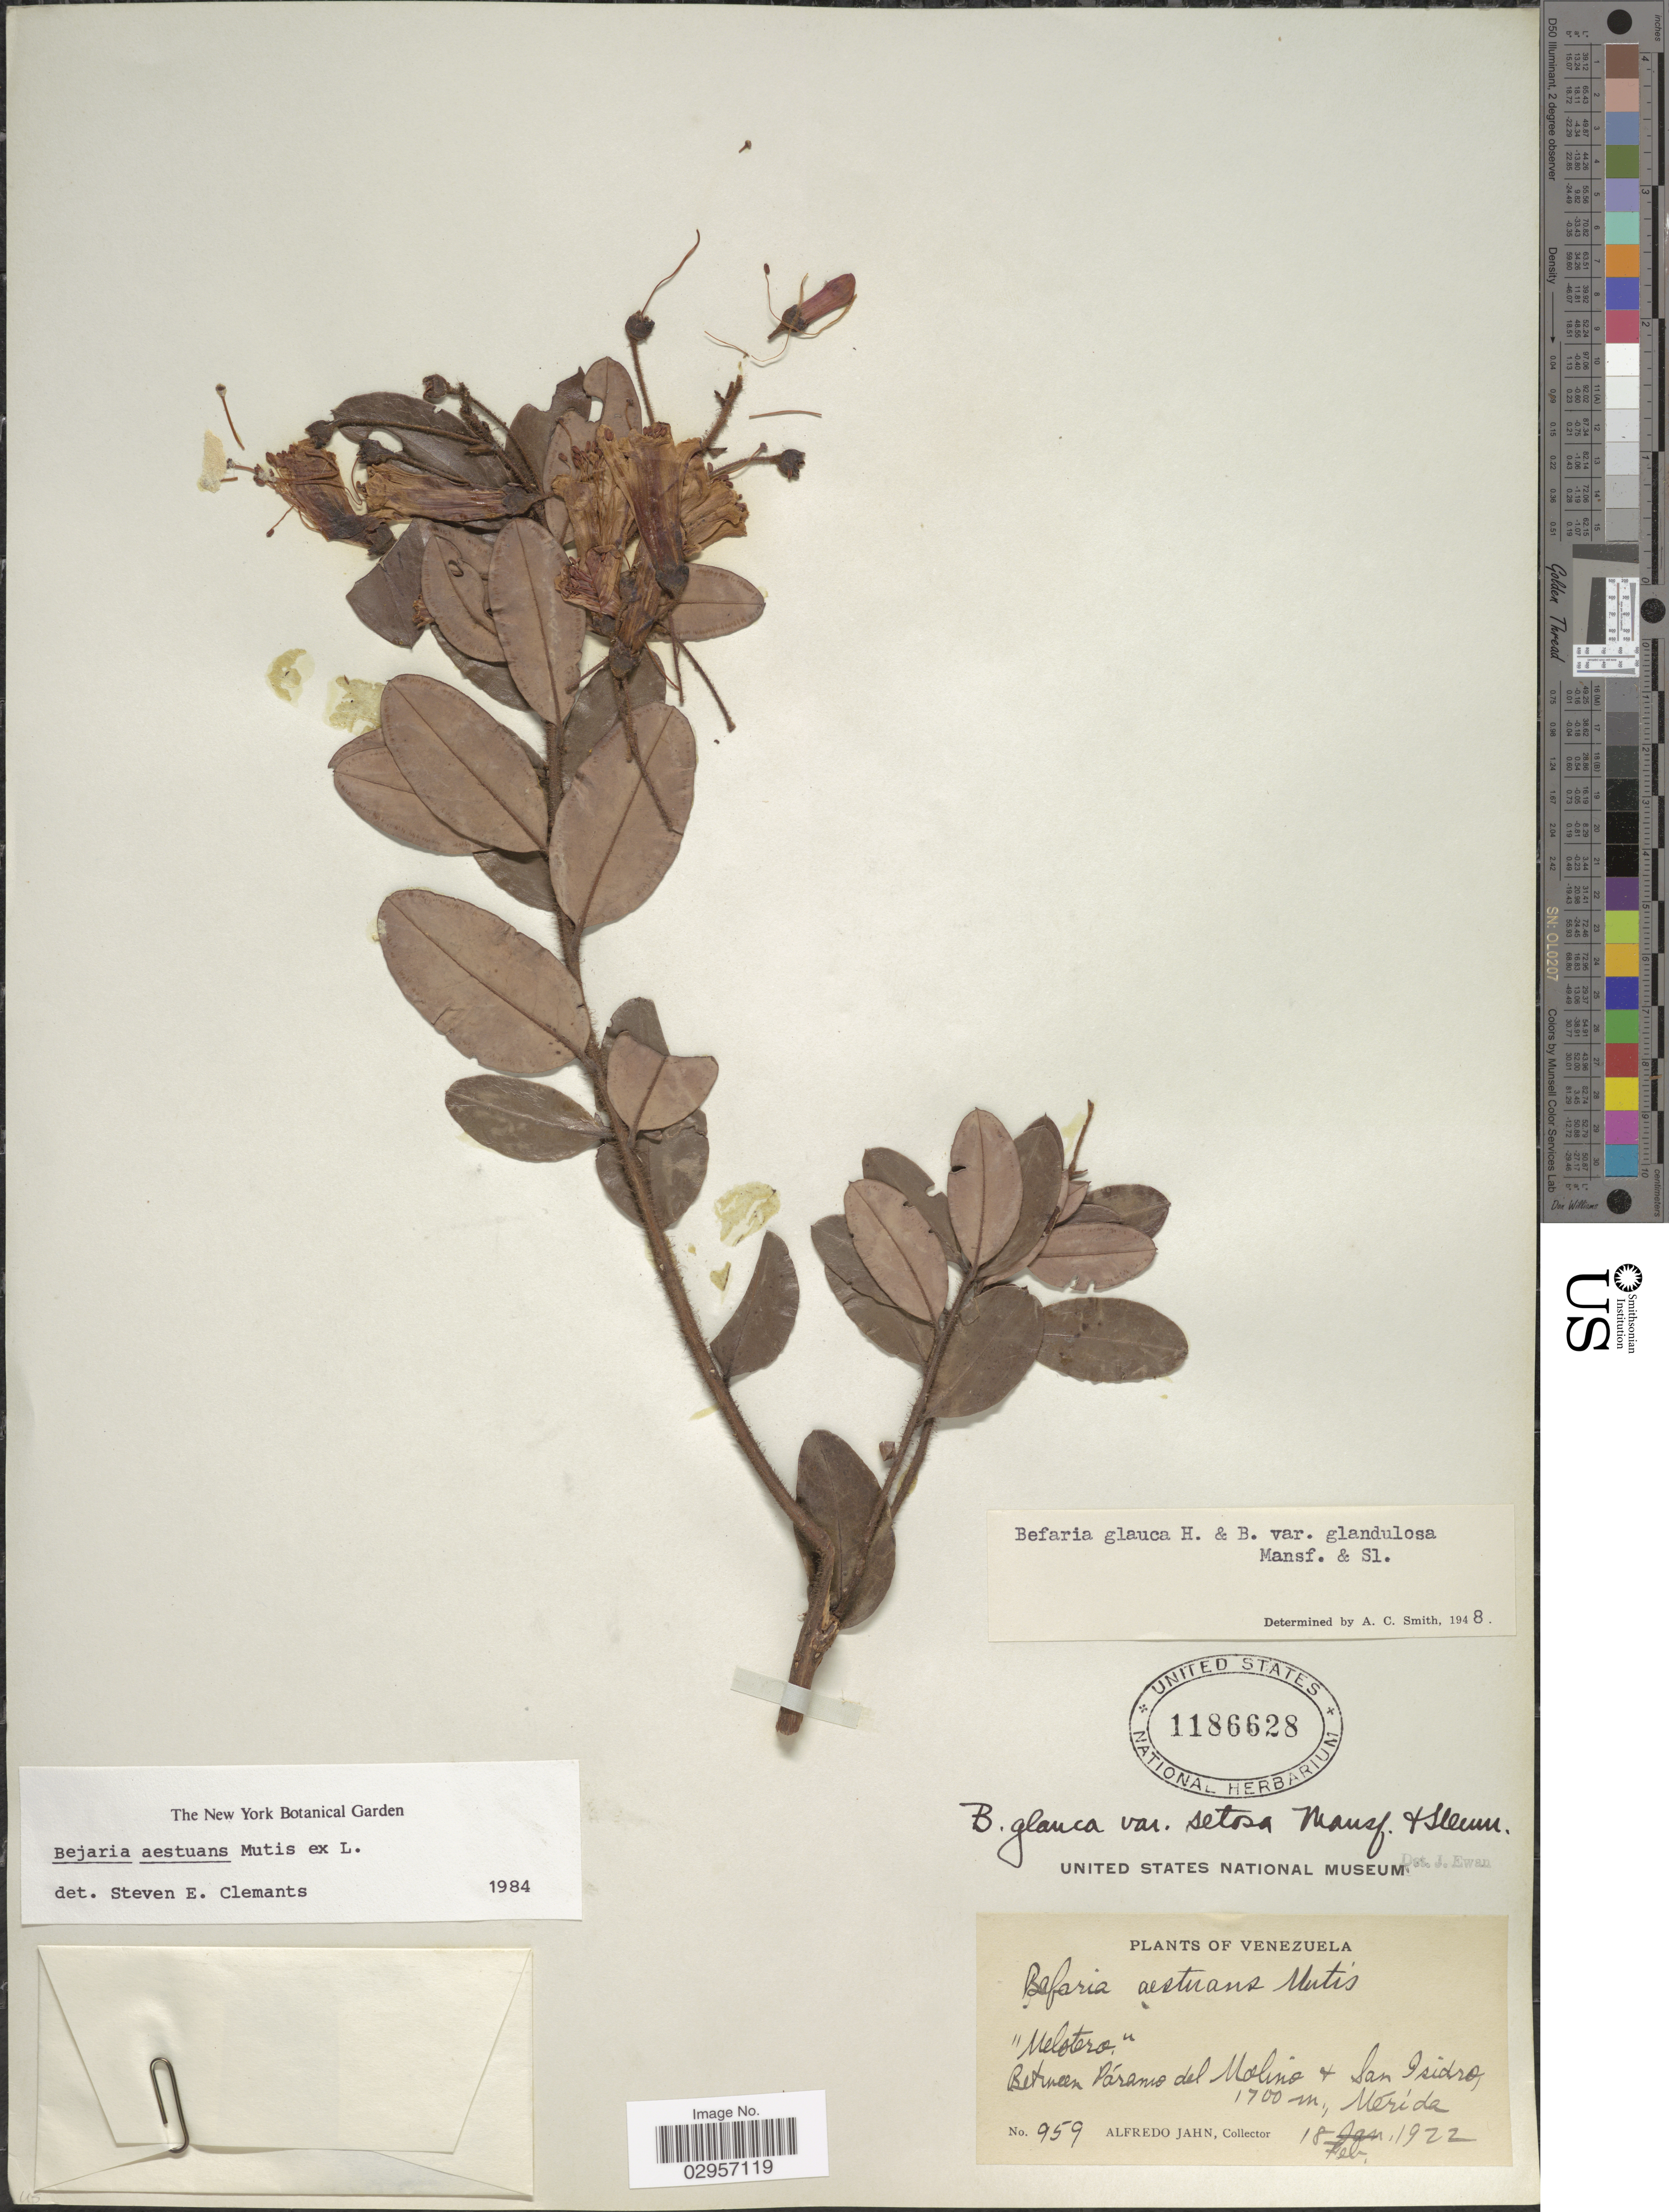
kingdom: Plantae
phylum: Tracheophyta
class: Magnoliopsida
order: Ericales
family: Ericaceae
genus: Befaria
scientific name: Befaria aestuans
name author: Mutis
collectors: A. Jahn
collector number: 959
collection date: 1922-02-18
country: Venezuela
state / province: Mérida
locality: Between Páramo del Molina & San Isidro, Mérida.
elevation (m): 1700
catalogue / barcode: US 1186628